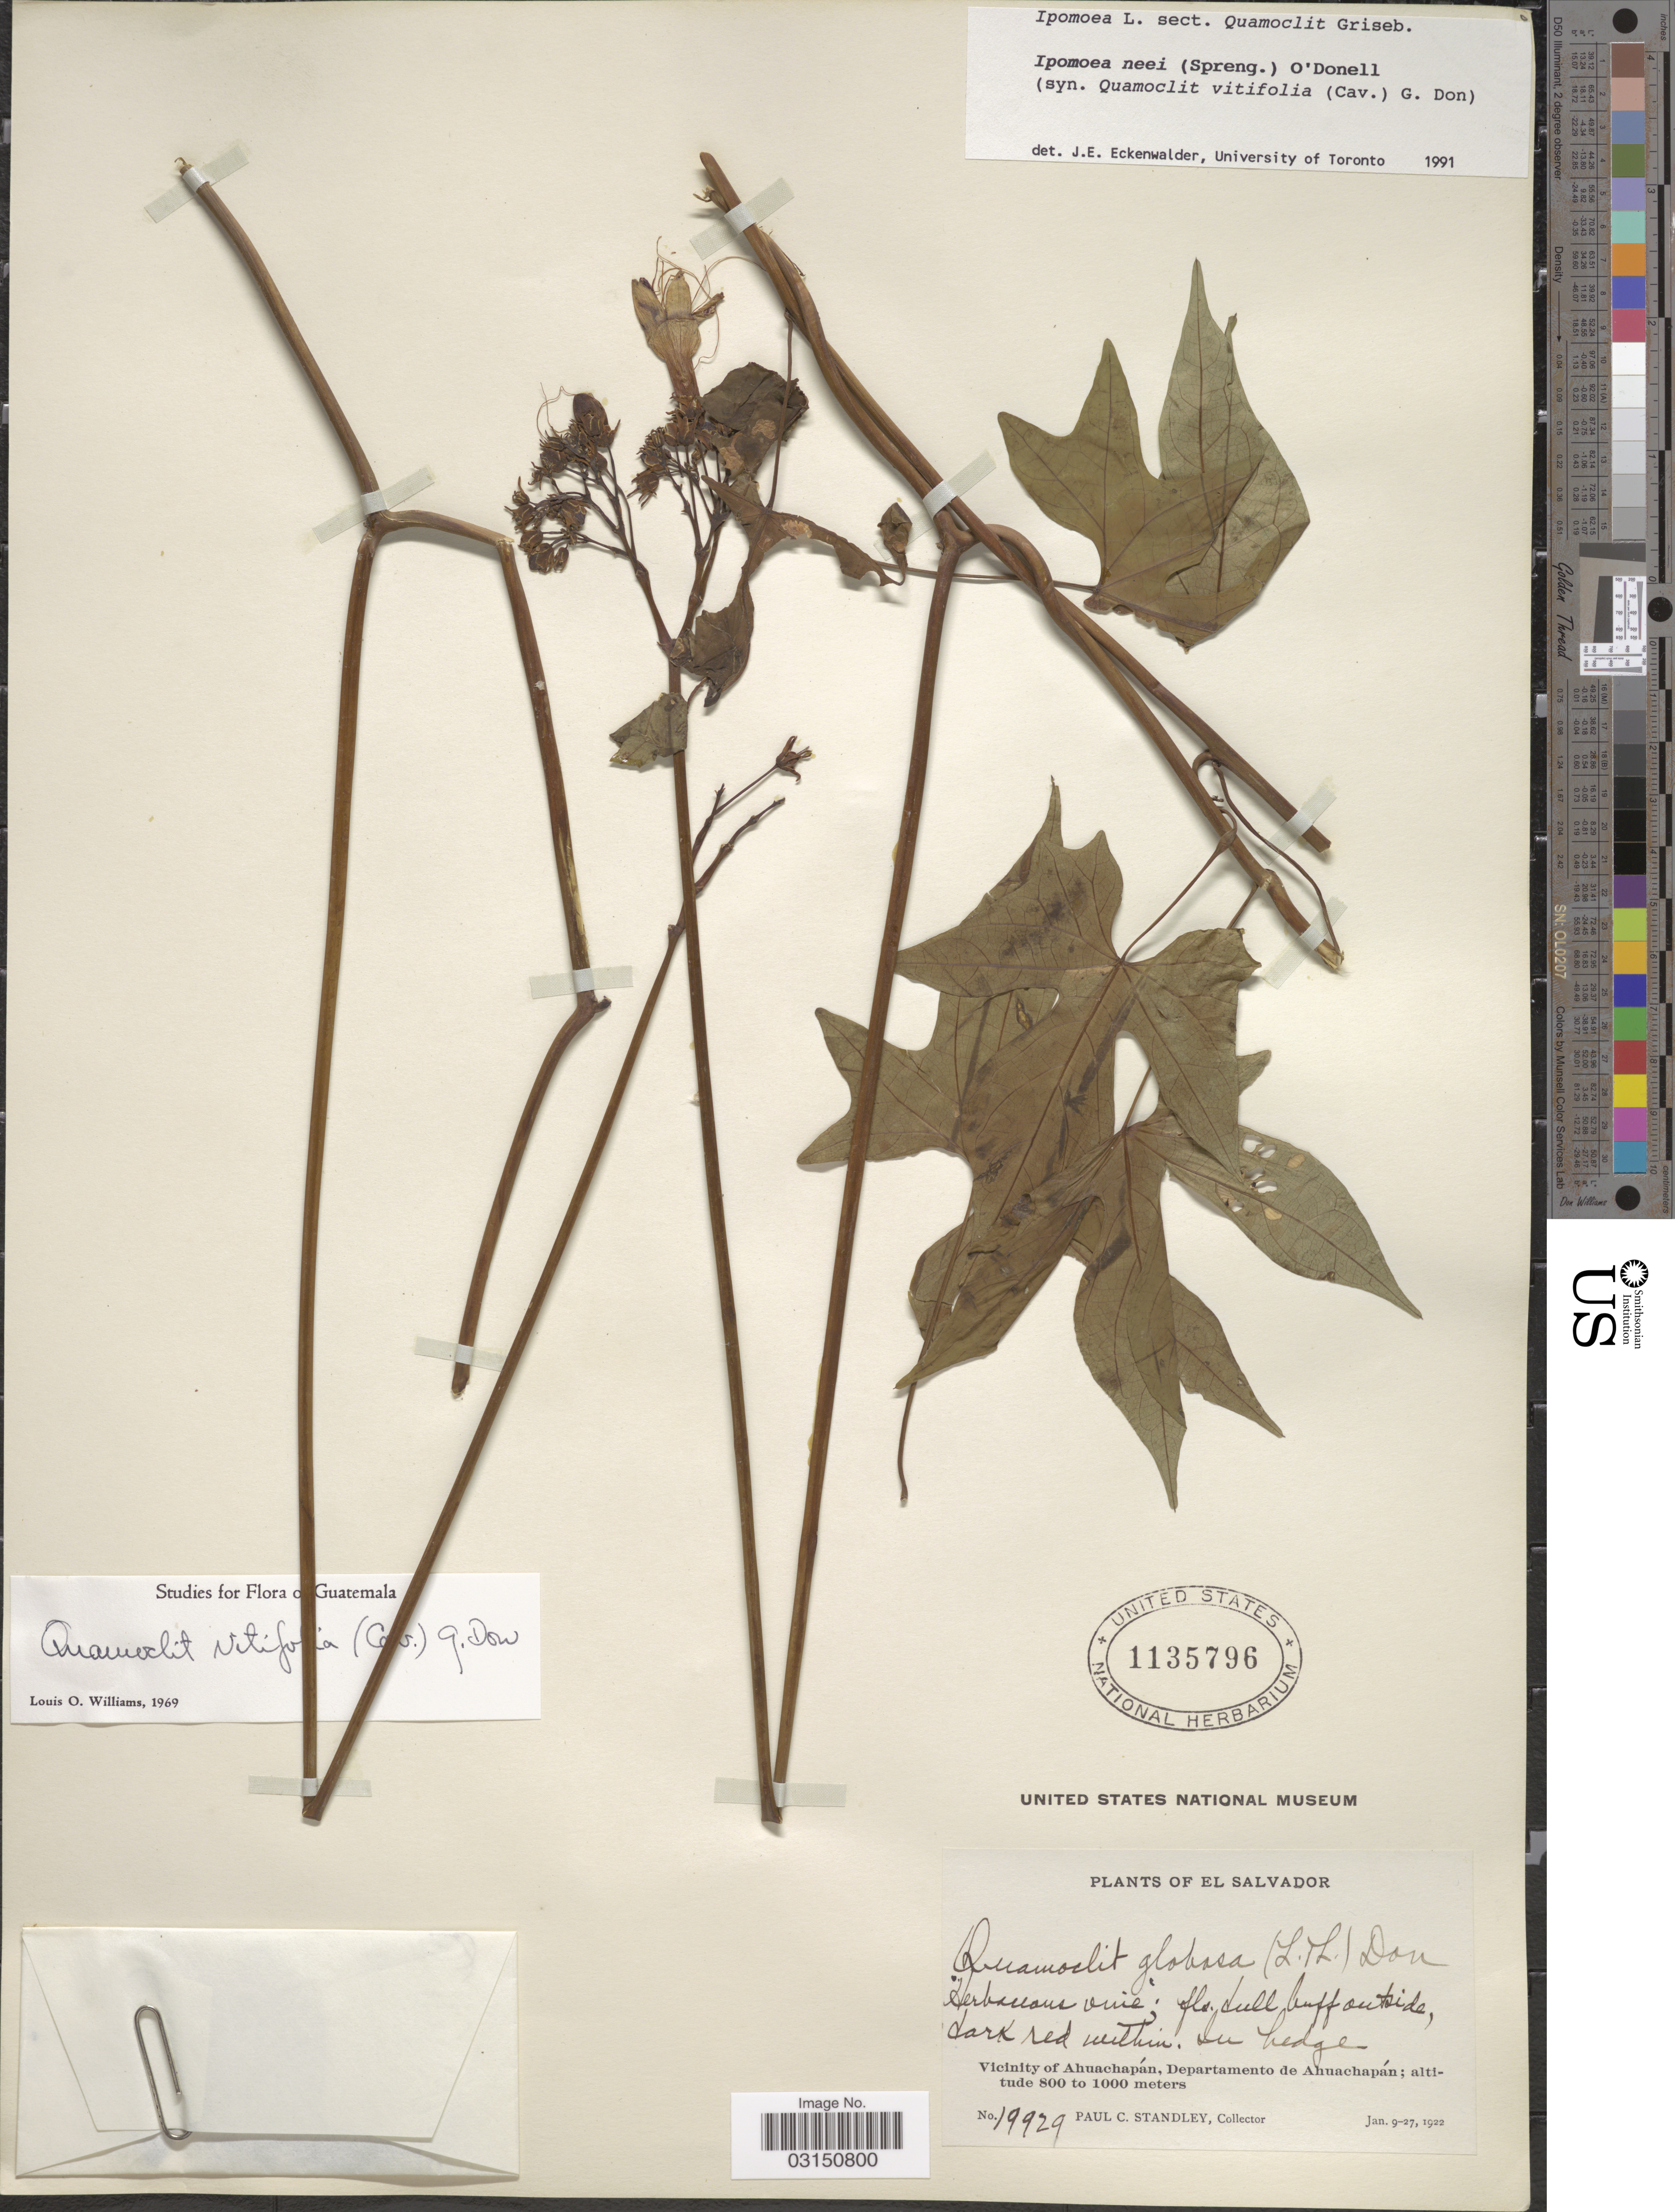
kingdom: Plantae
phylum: Tracheophyta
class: Magnoliopsida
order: Solanales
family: Convolvulaceae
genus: Ipomoea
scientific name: Ipomoea neei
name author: (Spreng.) O'Donell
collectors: P. C. Standley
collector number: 19929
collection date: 1922-01-09/1922-01-27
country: El Salvador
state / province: Ahuachapan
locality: Vicinity of Ahuachapán, Departamento de Ahuachapán.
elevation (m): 800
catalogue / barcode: US 1135796